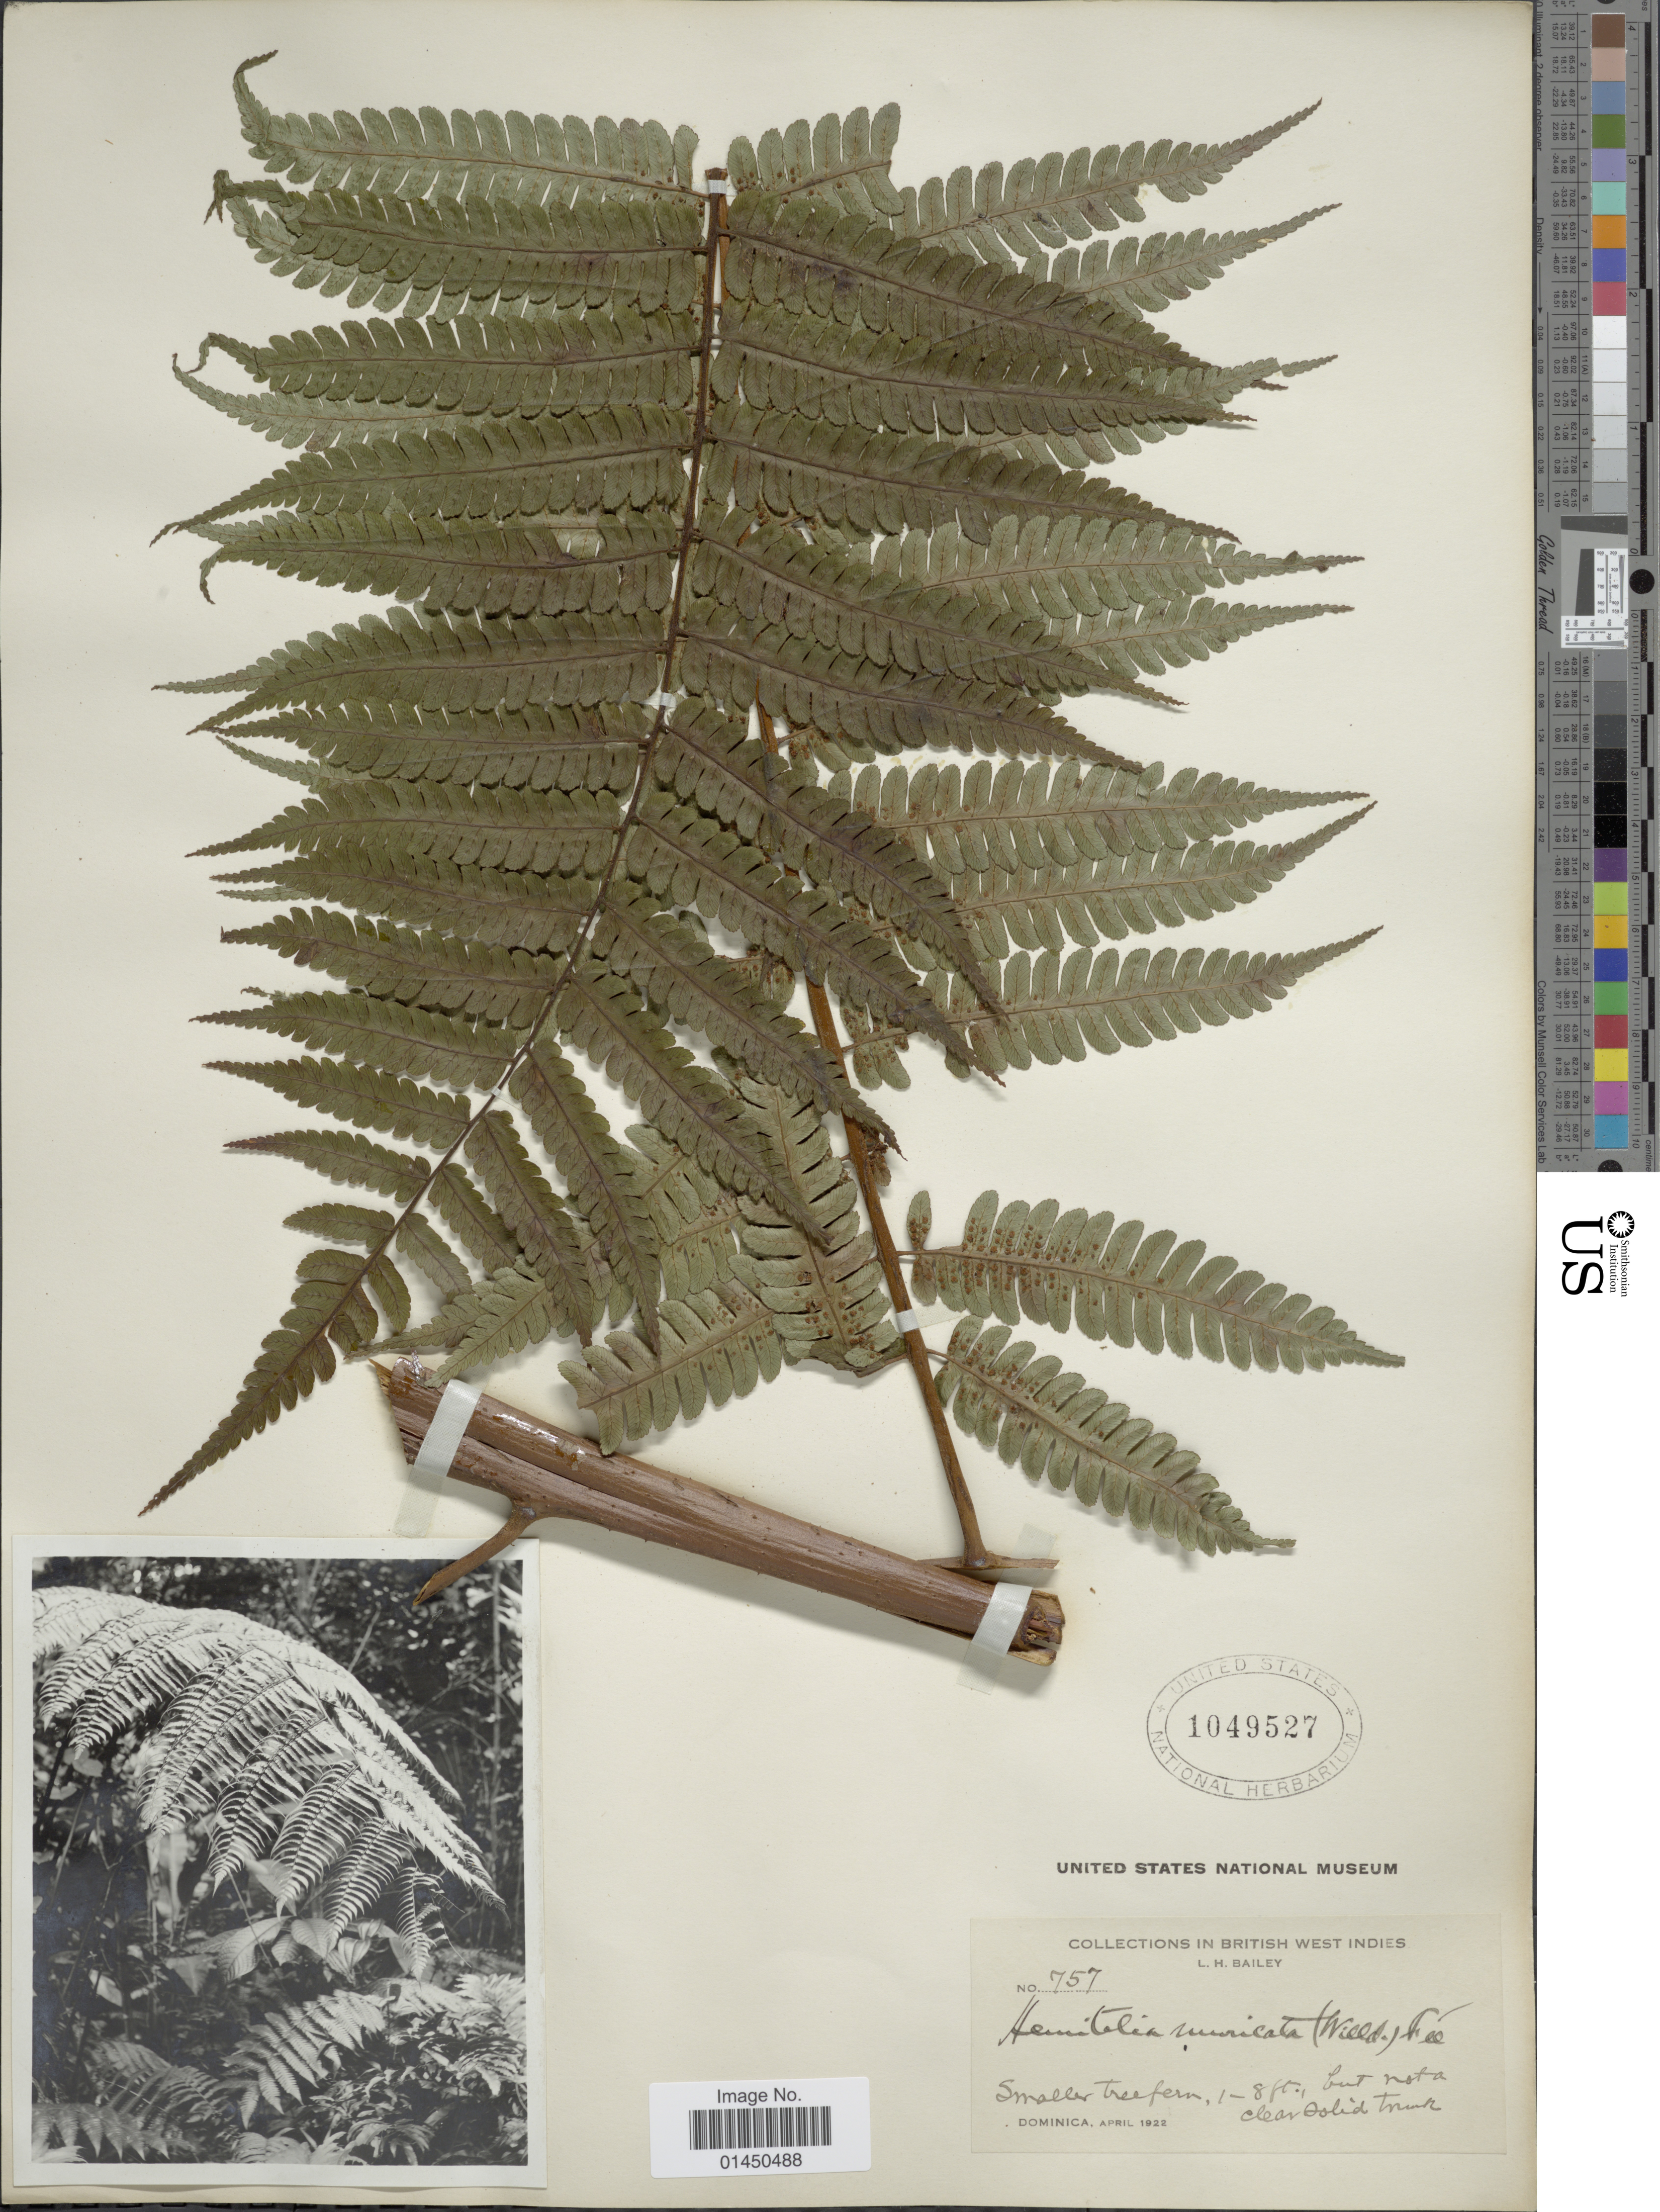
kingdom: Plantae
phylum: Tracheophyta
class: Polypodiopsida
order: Cyatheales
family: Cyatheaceae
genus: Cyathea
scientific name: Cyathea muricata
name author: (Willd.) Fée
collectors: L. H. Bailey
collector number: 757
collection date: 1922-04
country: Dominica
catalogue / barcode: US 1049527